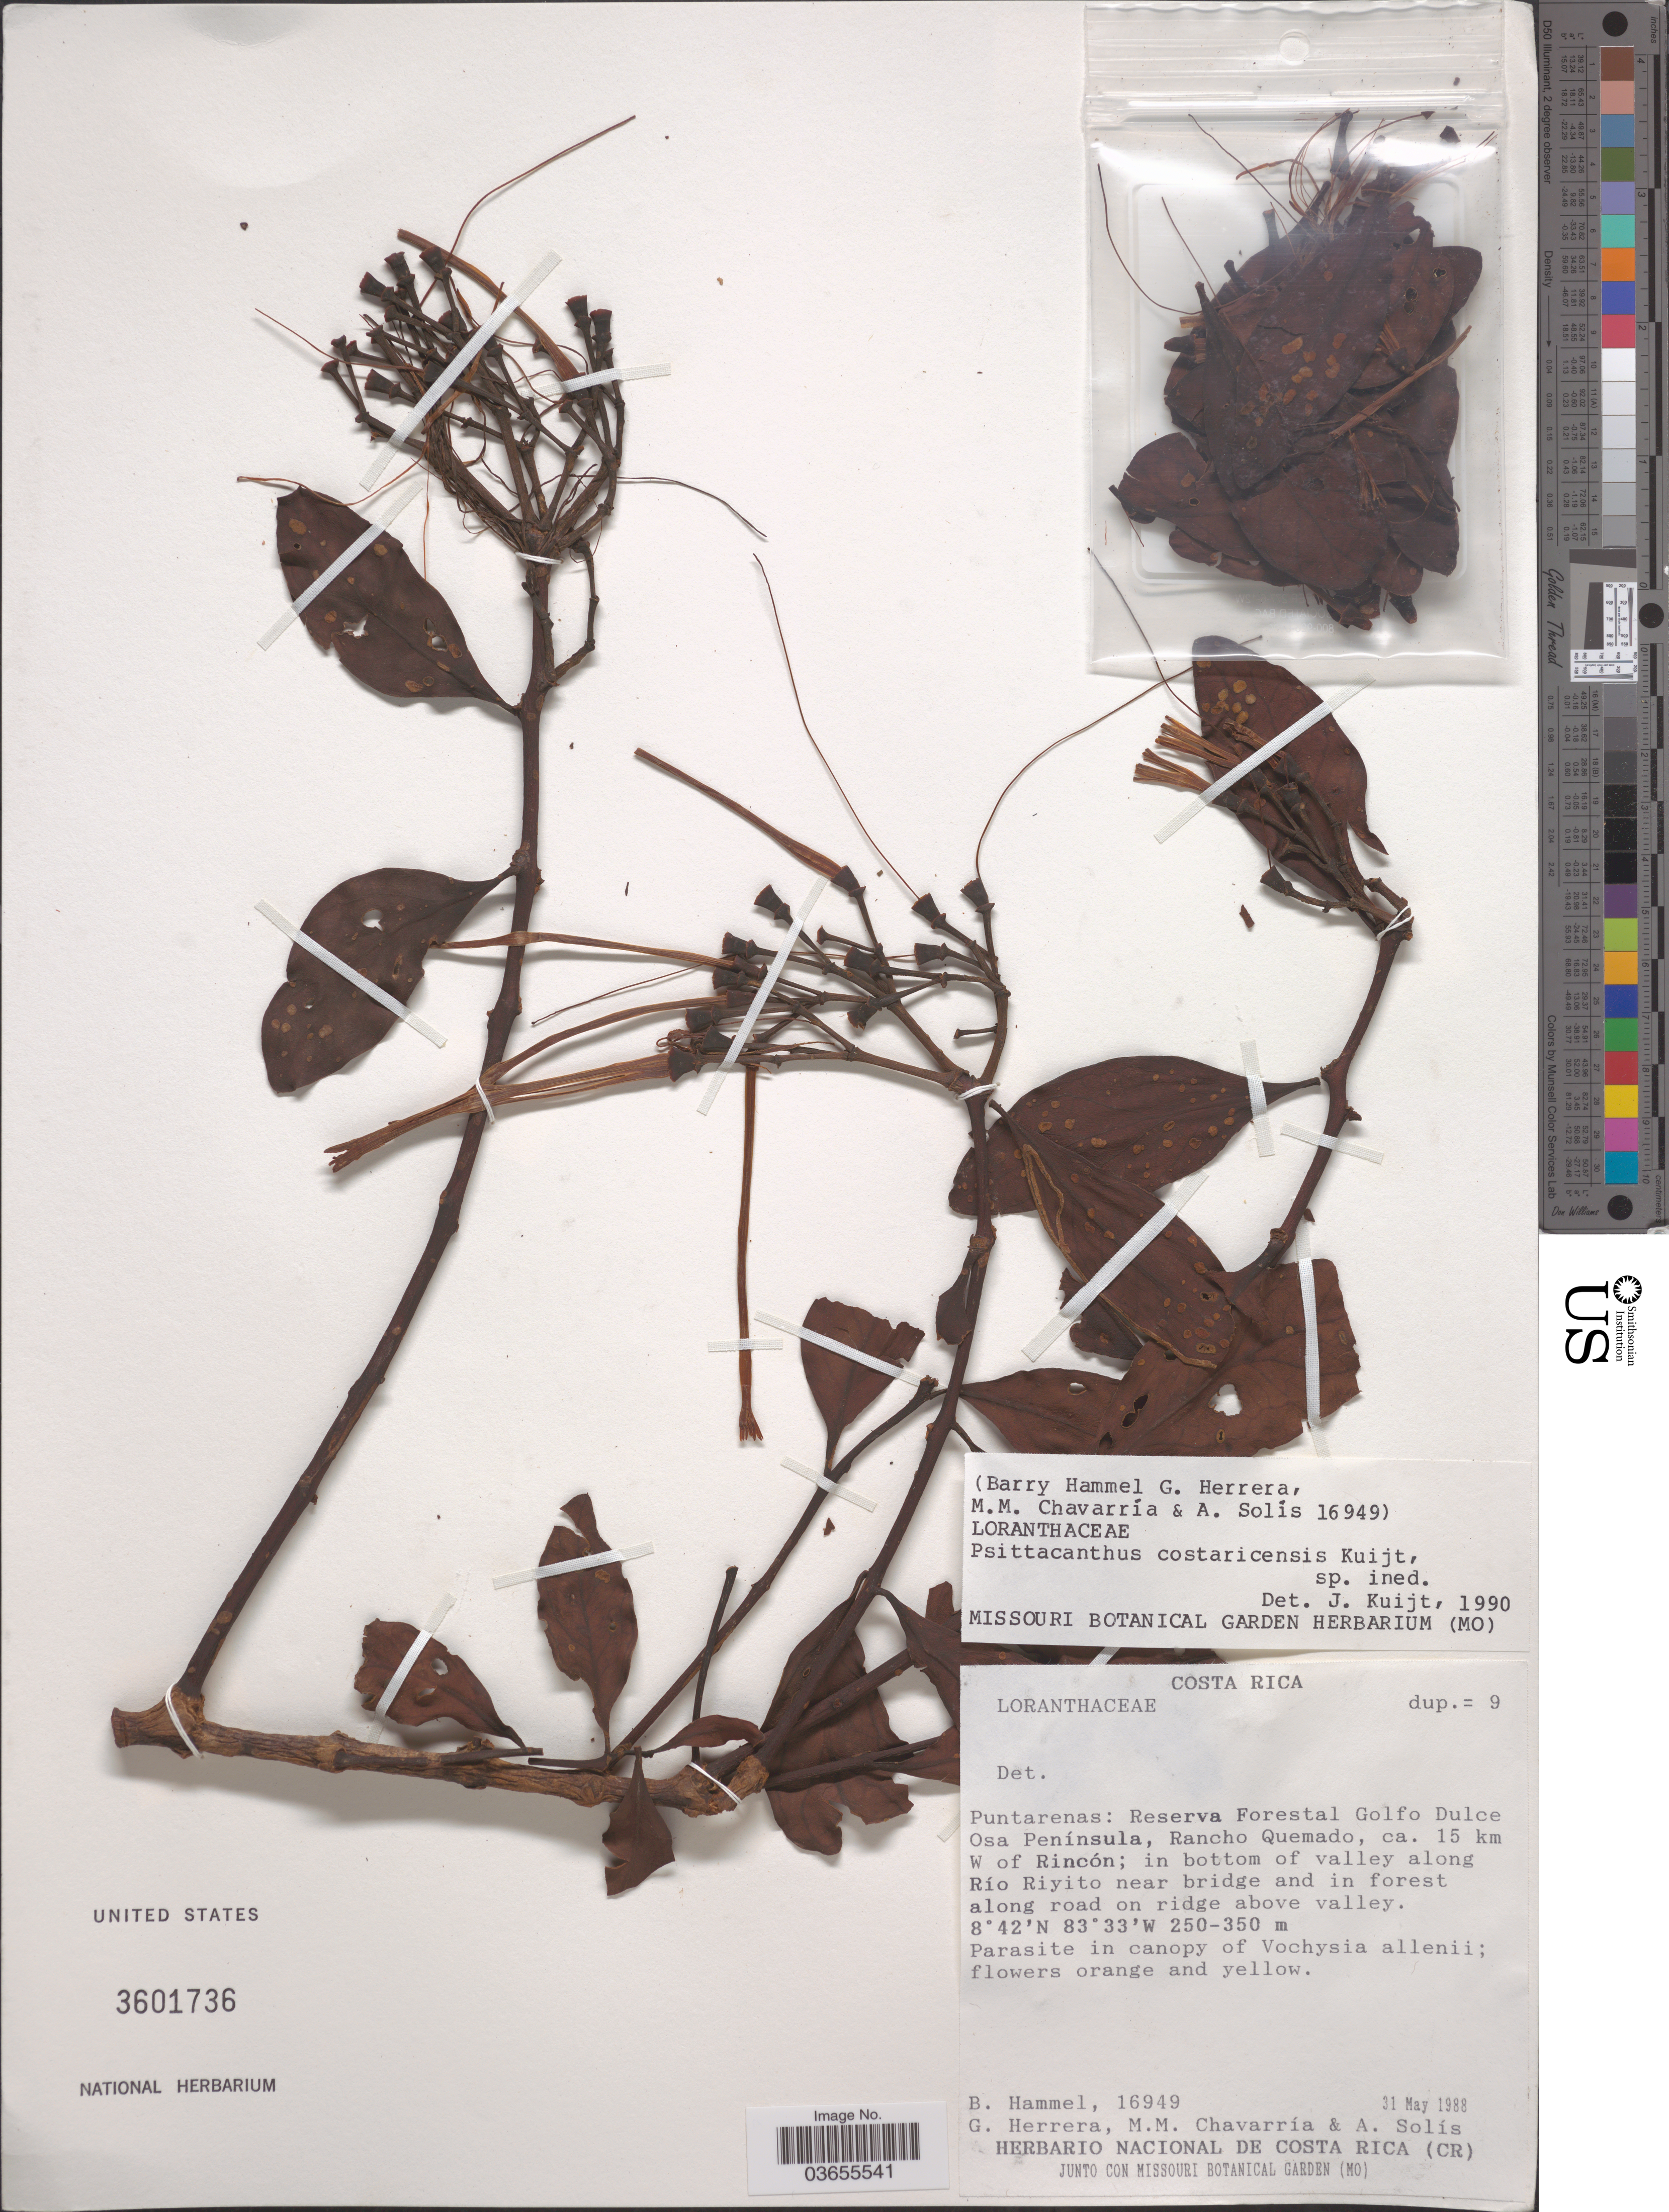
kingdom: Plantae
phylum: Tracheophyta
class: Magnoliopsida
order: Santalales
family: Loranthaceae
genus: Psittacanthus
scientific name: Psittacanthus costaricensis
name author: Kuijt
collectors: B. Hammel, G. Herrera, M. Chavarría & A. Solis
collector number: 16949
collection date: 1988-05-31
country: Costa Rica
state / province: Puntarenas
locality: Reserva Forestal Golfo Dulce Osa Península, Rancho Quemado, ca. 15 km W of Rincón; in bottom of valley along Río Riyito near bridge and in forest along road on ridge above valley.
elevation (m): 250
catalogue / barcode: US 3601736